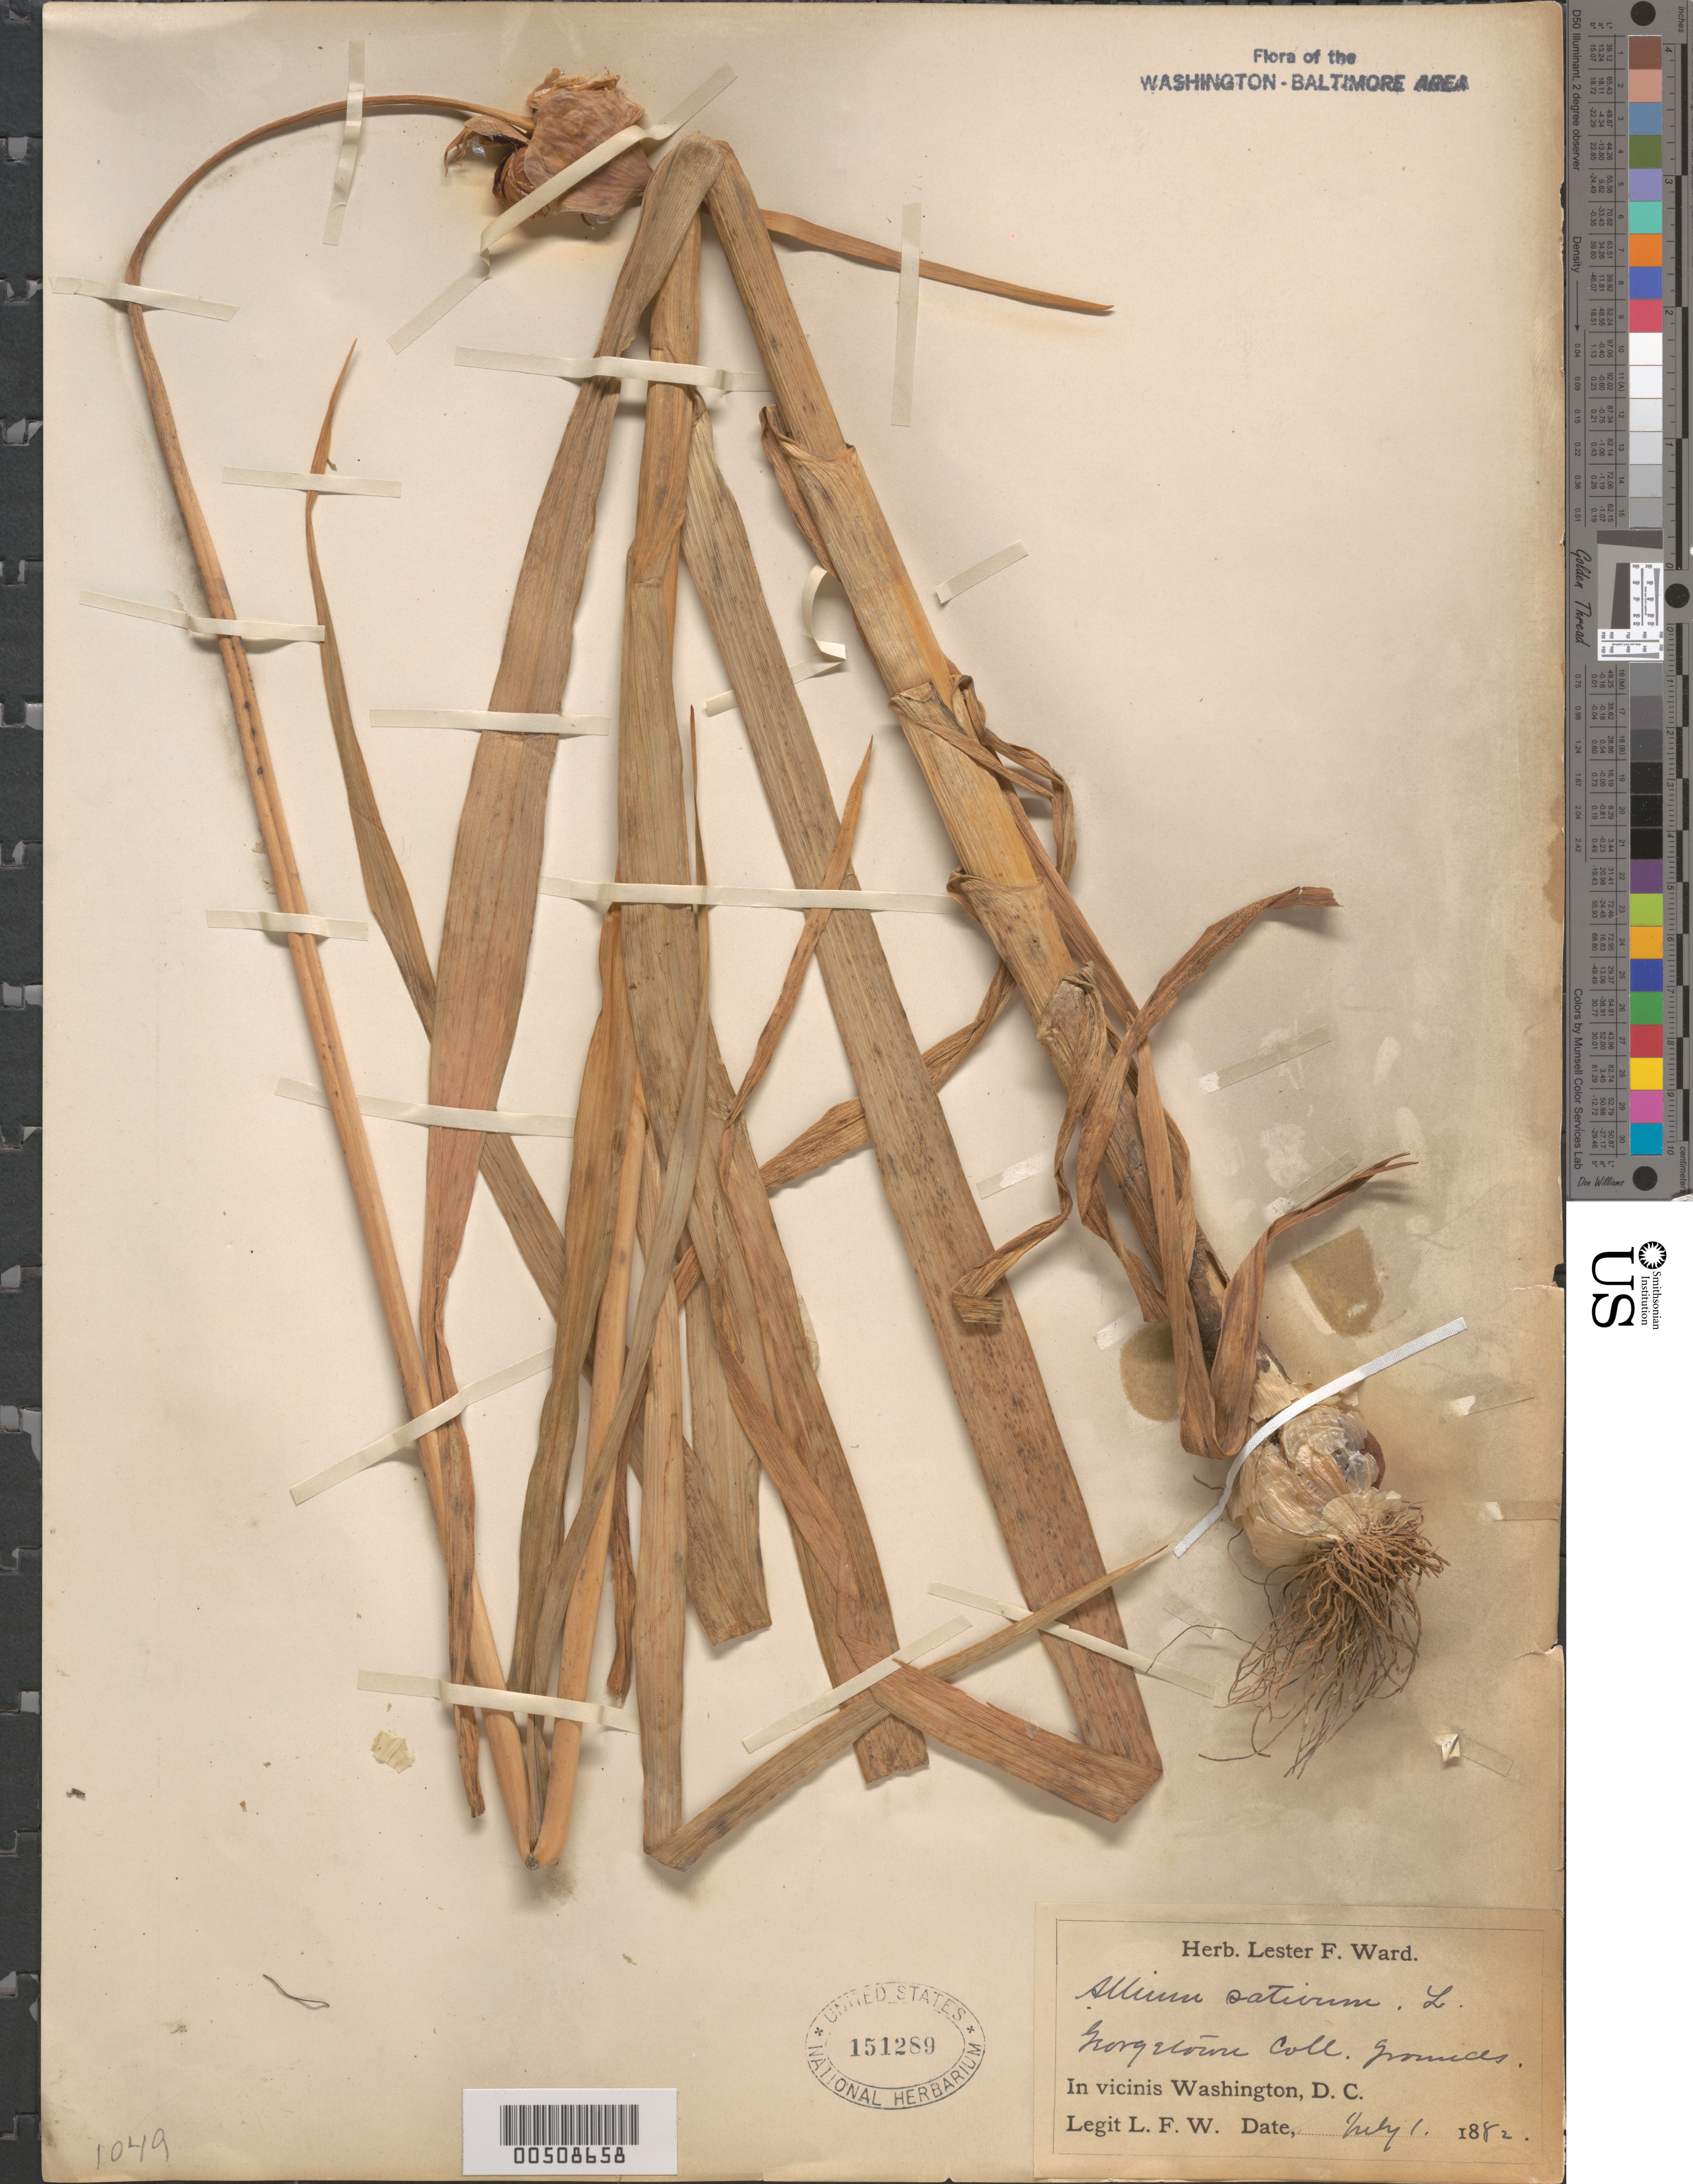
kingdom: Plantae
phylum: Tracheophyta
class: Liliopsida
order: Asparagales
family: Amaryllidaceae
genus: Allium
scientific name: Allium sativum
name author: L.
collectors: L. F. Ward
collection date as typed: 01 Jul 1882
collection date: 1882-07-01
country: United States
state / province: District of Columbia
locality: Georgetown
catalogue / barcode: US 151289